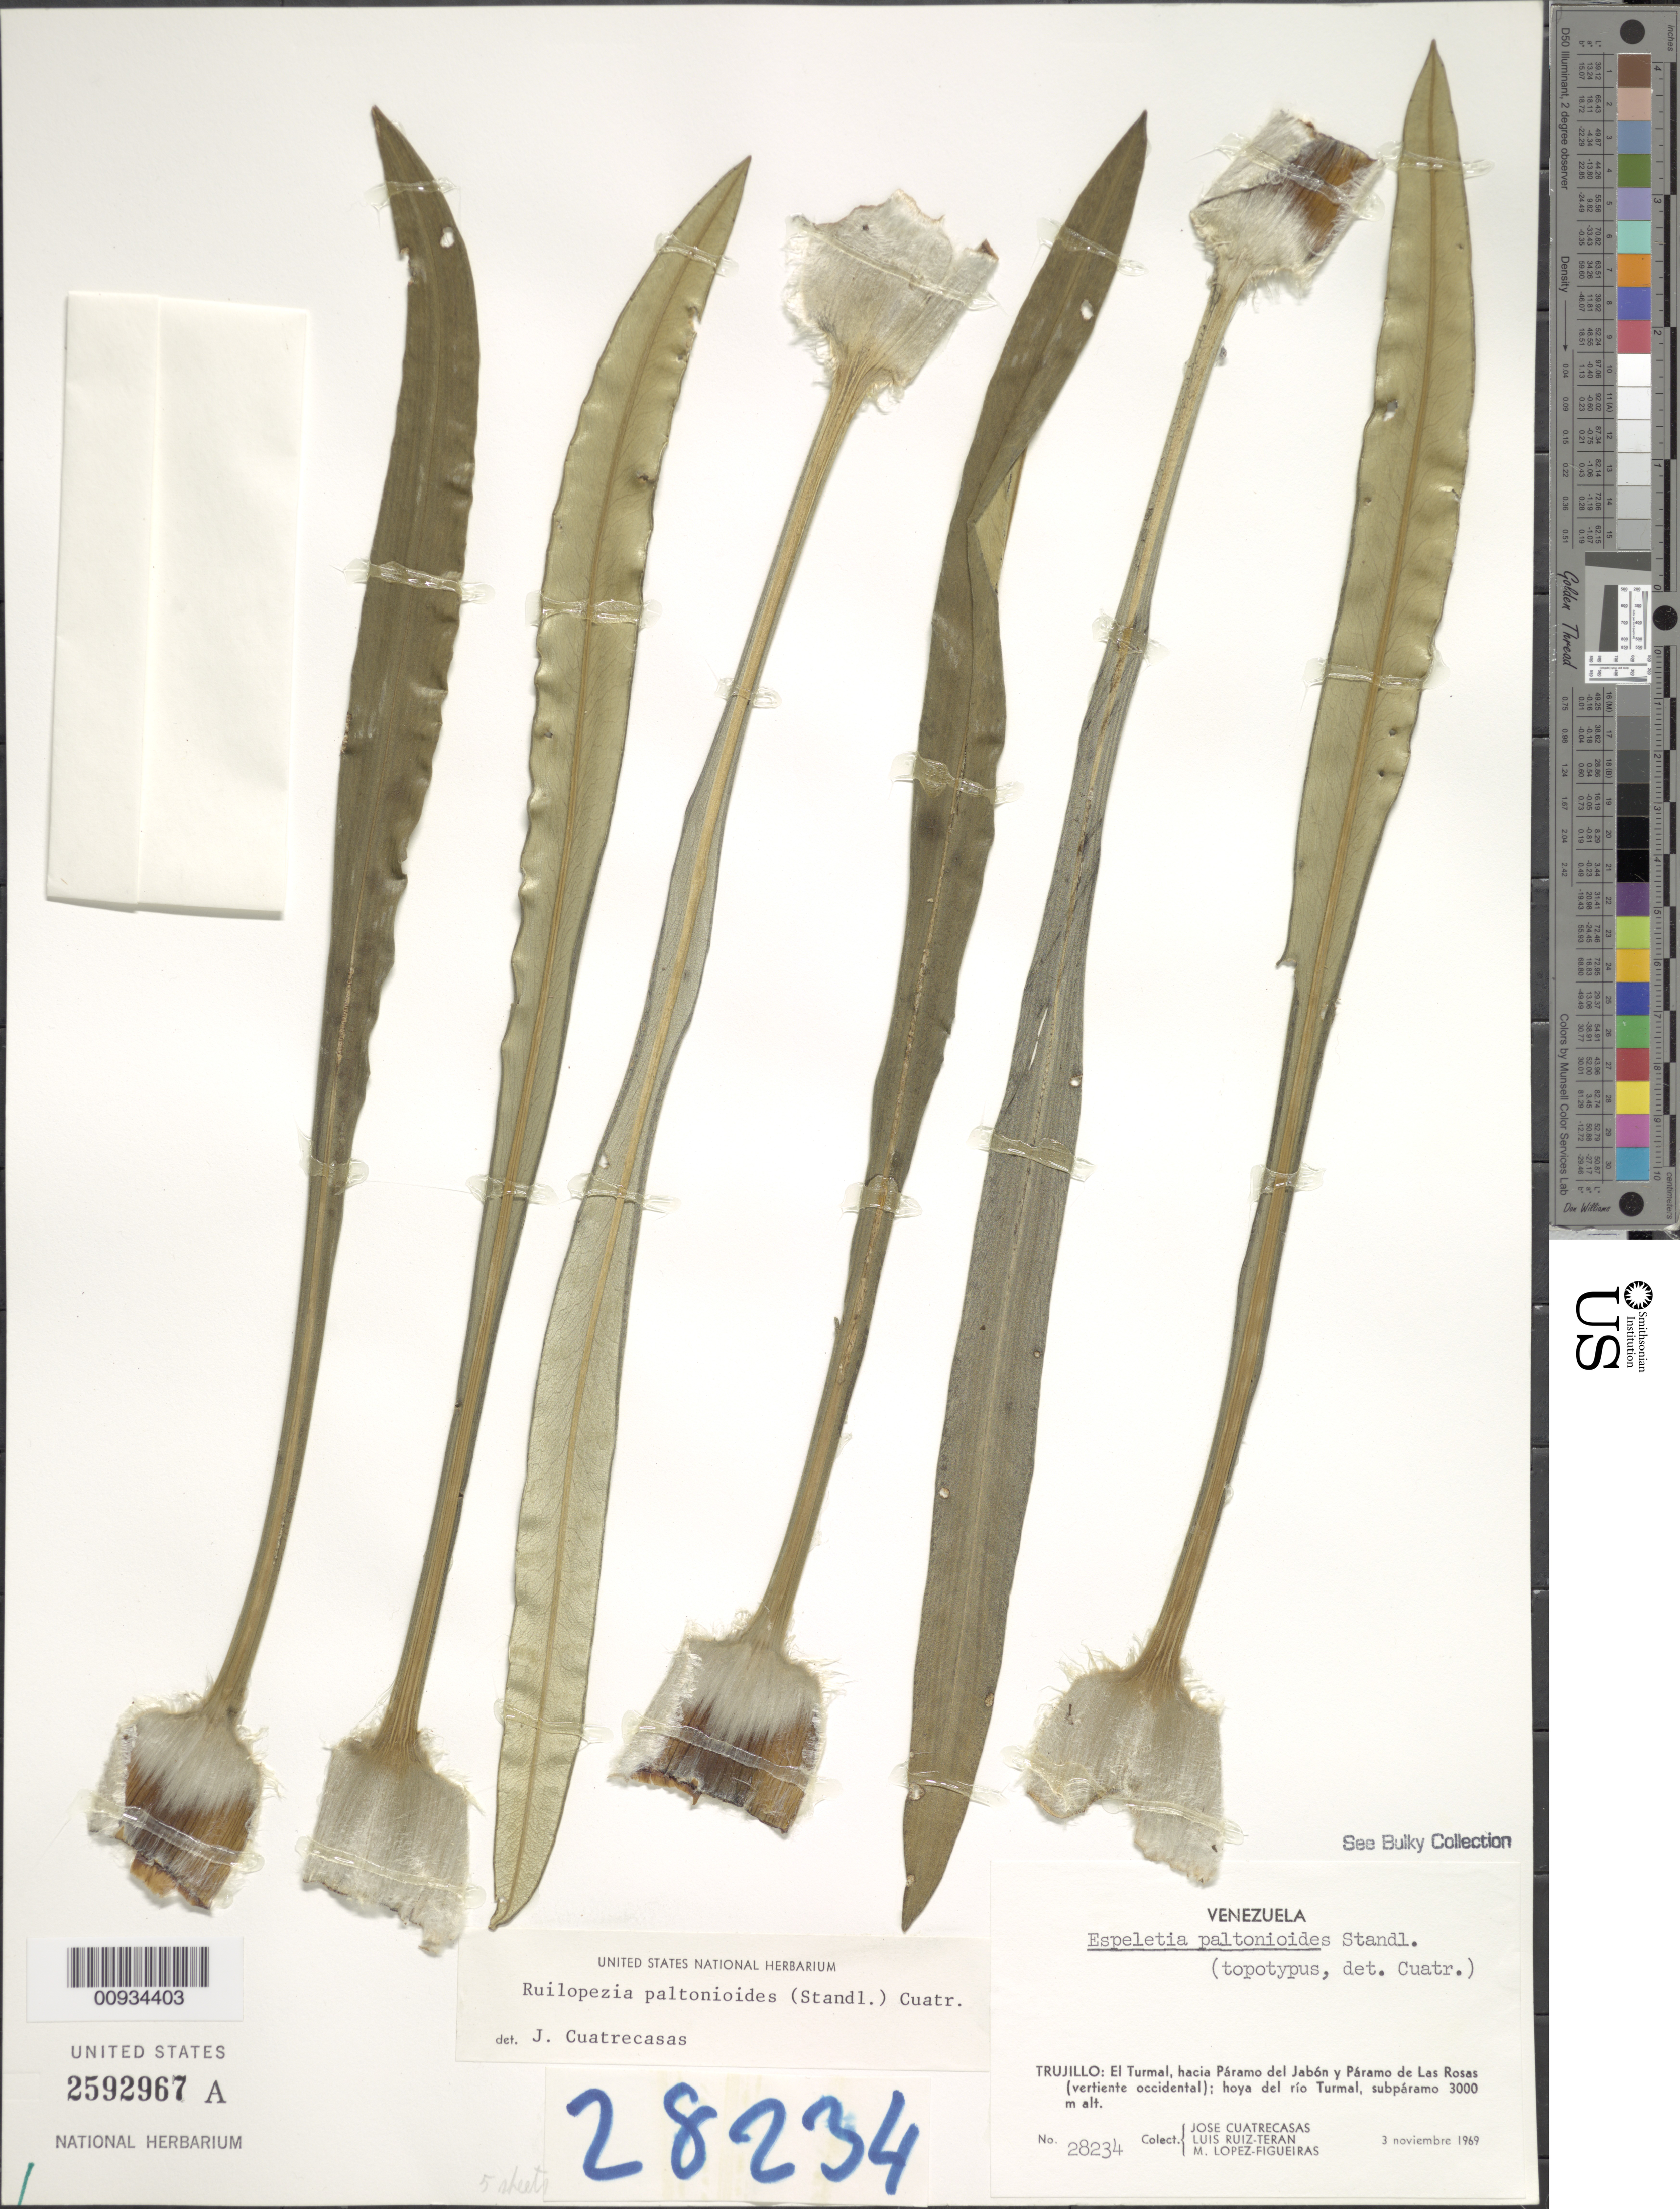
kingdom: Plantae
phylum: Tracheophyta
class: Magnoliopsida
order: Asterales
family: Asteraceae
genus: Ruilopezia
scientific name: Ruilopezia paltonioides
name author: (Standl.) Cuatrec.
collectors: J. Cuatrecasas, L. E. Ruíz-Terán & M. López Figueiras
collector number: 28234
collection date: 1969-11-03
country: Venezuela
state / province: Trujillo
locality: El Turmal, hacia Páramo del Jabón y Páramo de Las Rosas (vertiente occidental); hoya del río Turmal.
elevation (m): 3000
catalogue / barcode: US 2592967A